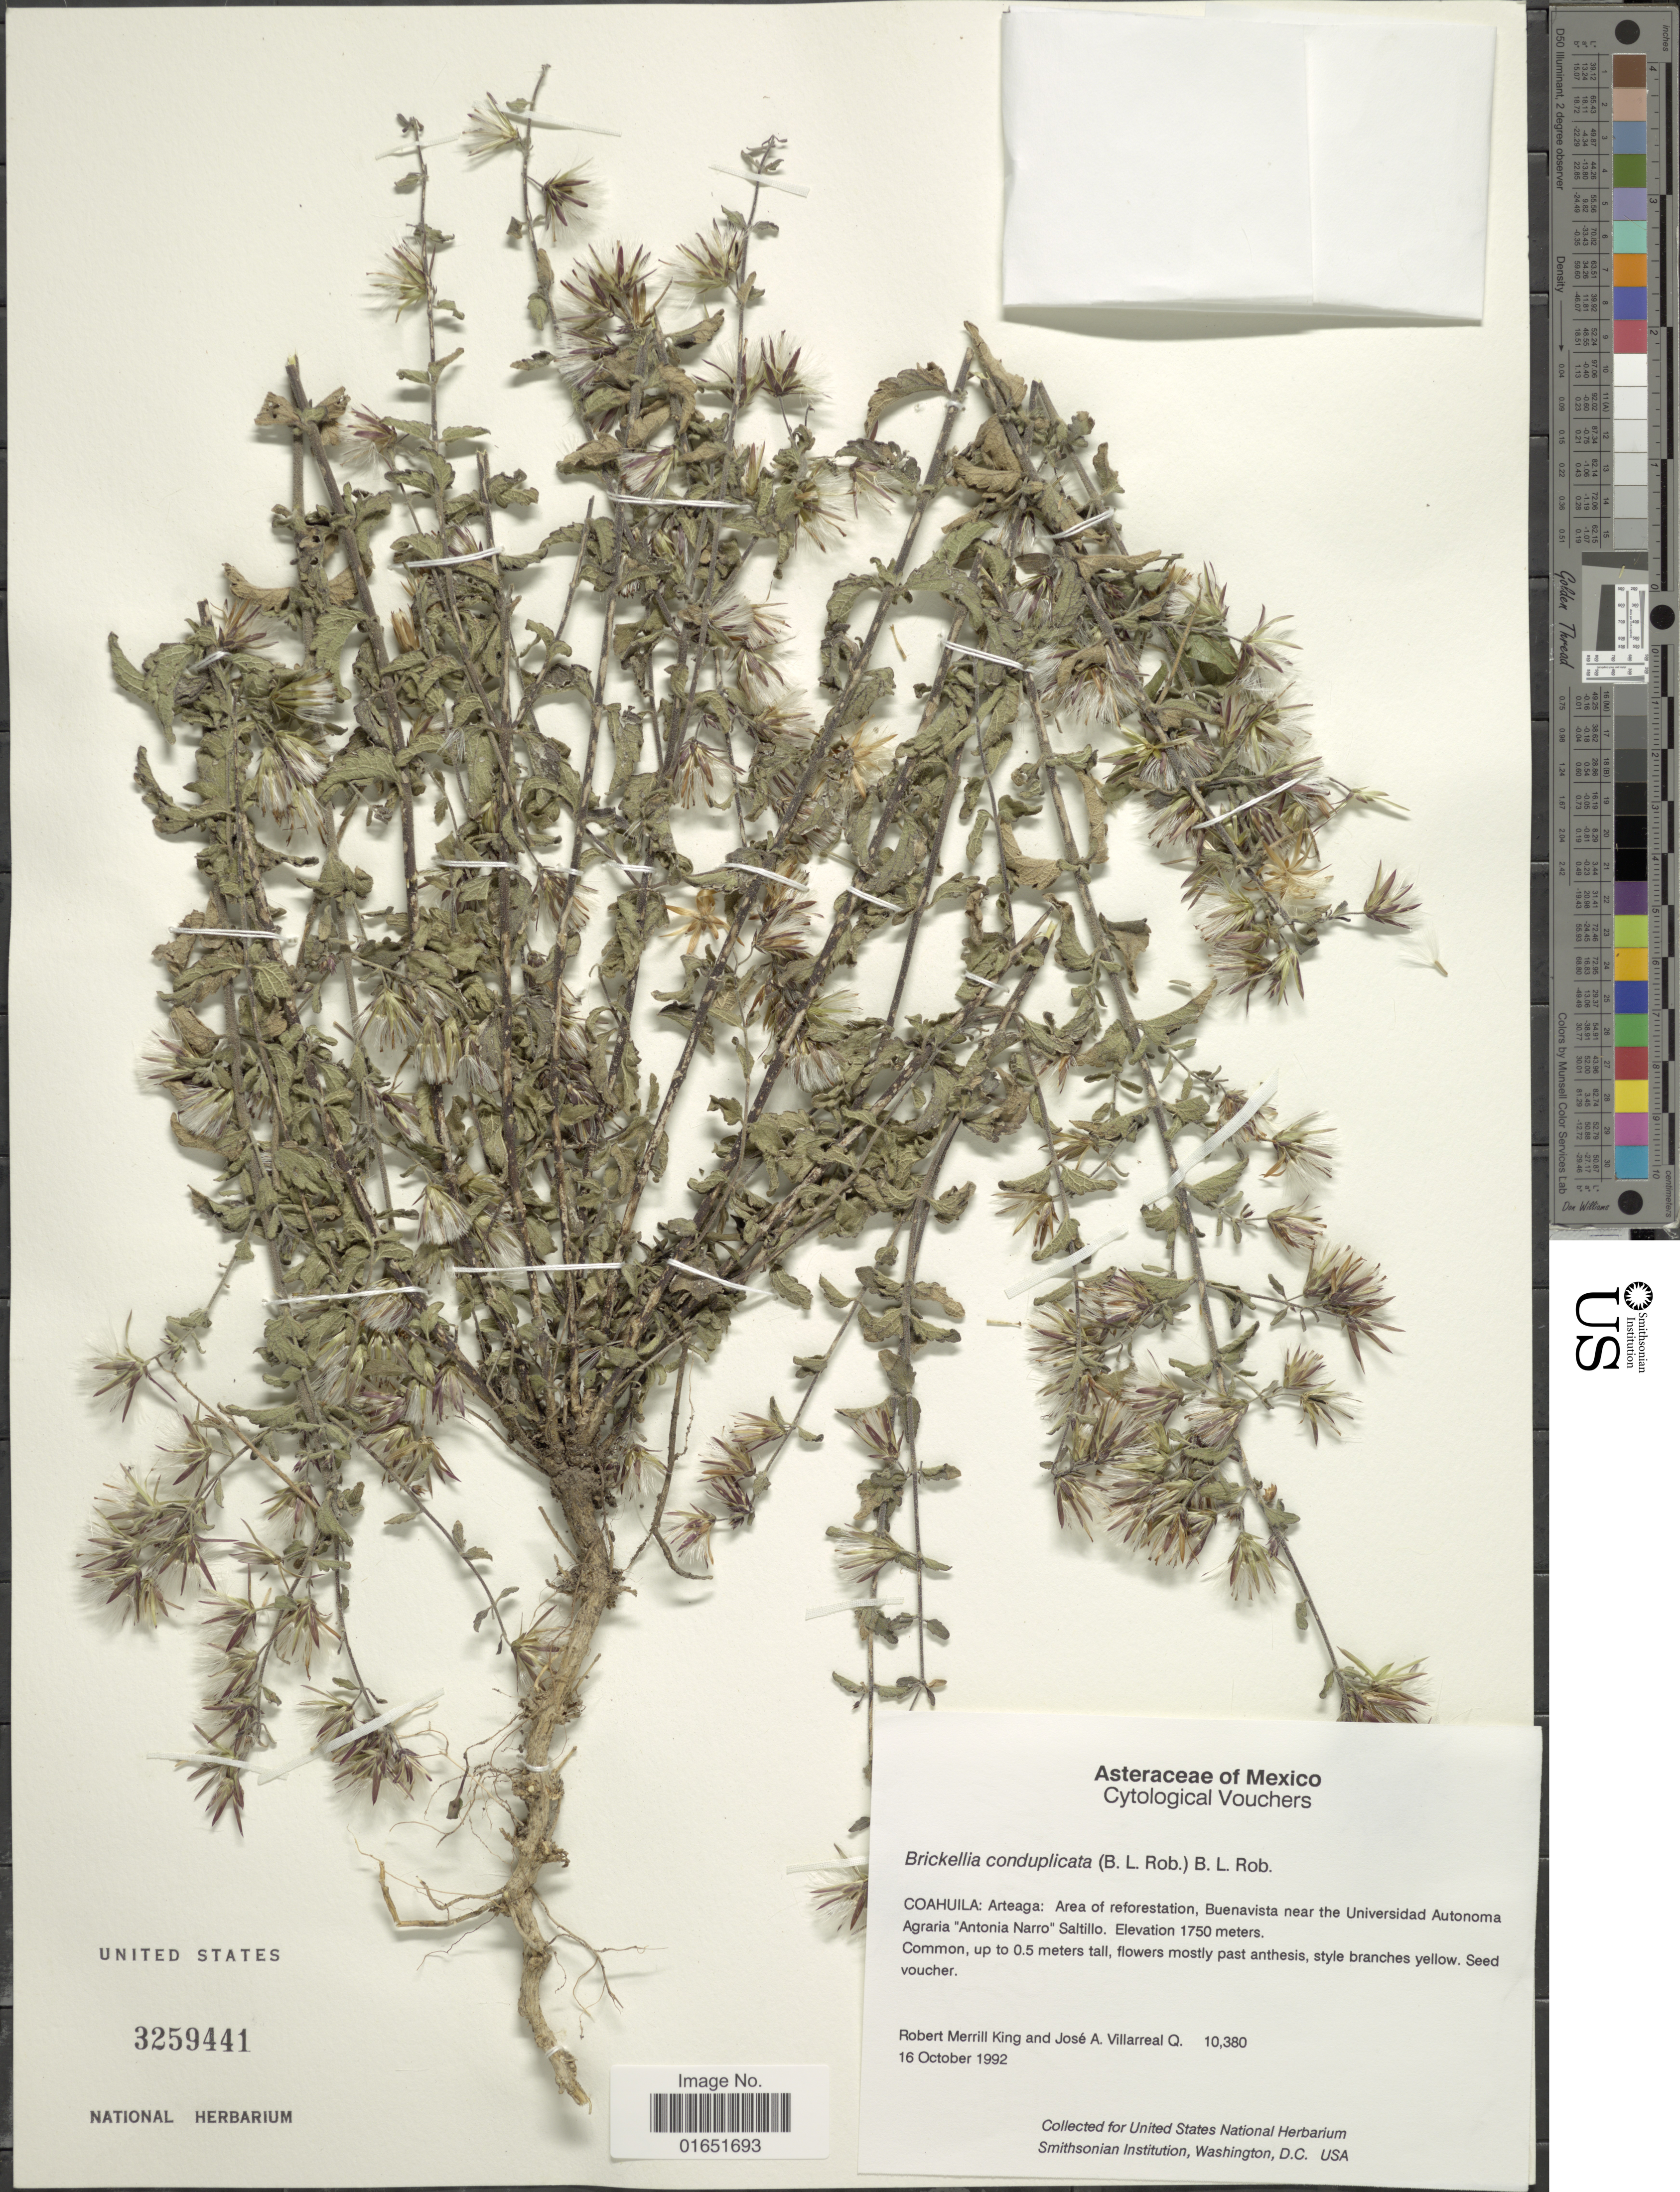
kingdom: Plantae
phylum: Tracheophyta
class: Magnoliopsida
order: Asterales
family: Asteraceae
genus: Brickellia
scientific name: Brickellia conduplicata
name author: (B.L. Rob.) B.L. Rob.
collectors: R. M. King & J. Villarreal-Quintanilla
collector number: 10380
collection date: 1992-10-16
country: Mexico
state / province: Coahuila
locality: Arteaga: Area of reforestation, Buenavista near the Universidad Autonoma Agraria 'Antonio Narro' Saltillo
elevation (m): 1750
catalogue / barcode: US 3259441